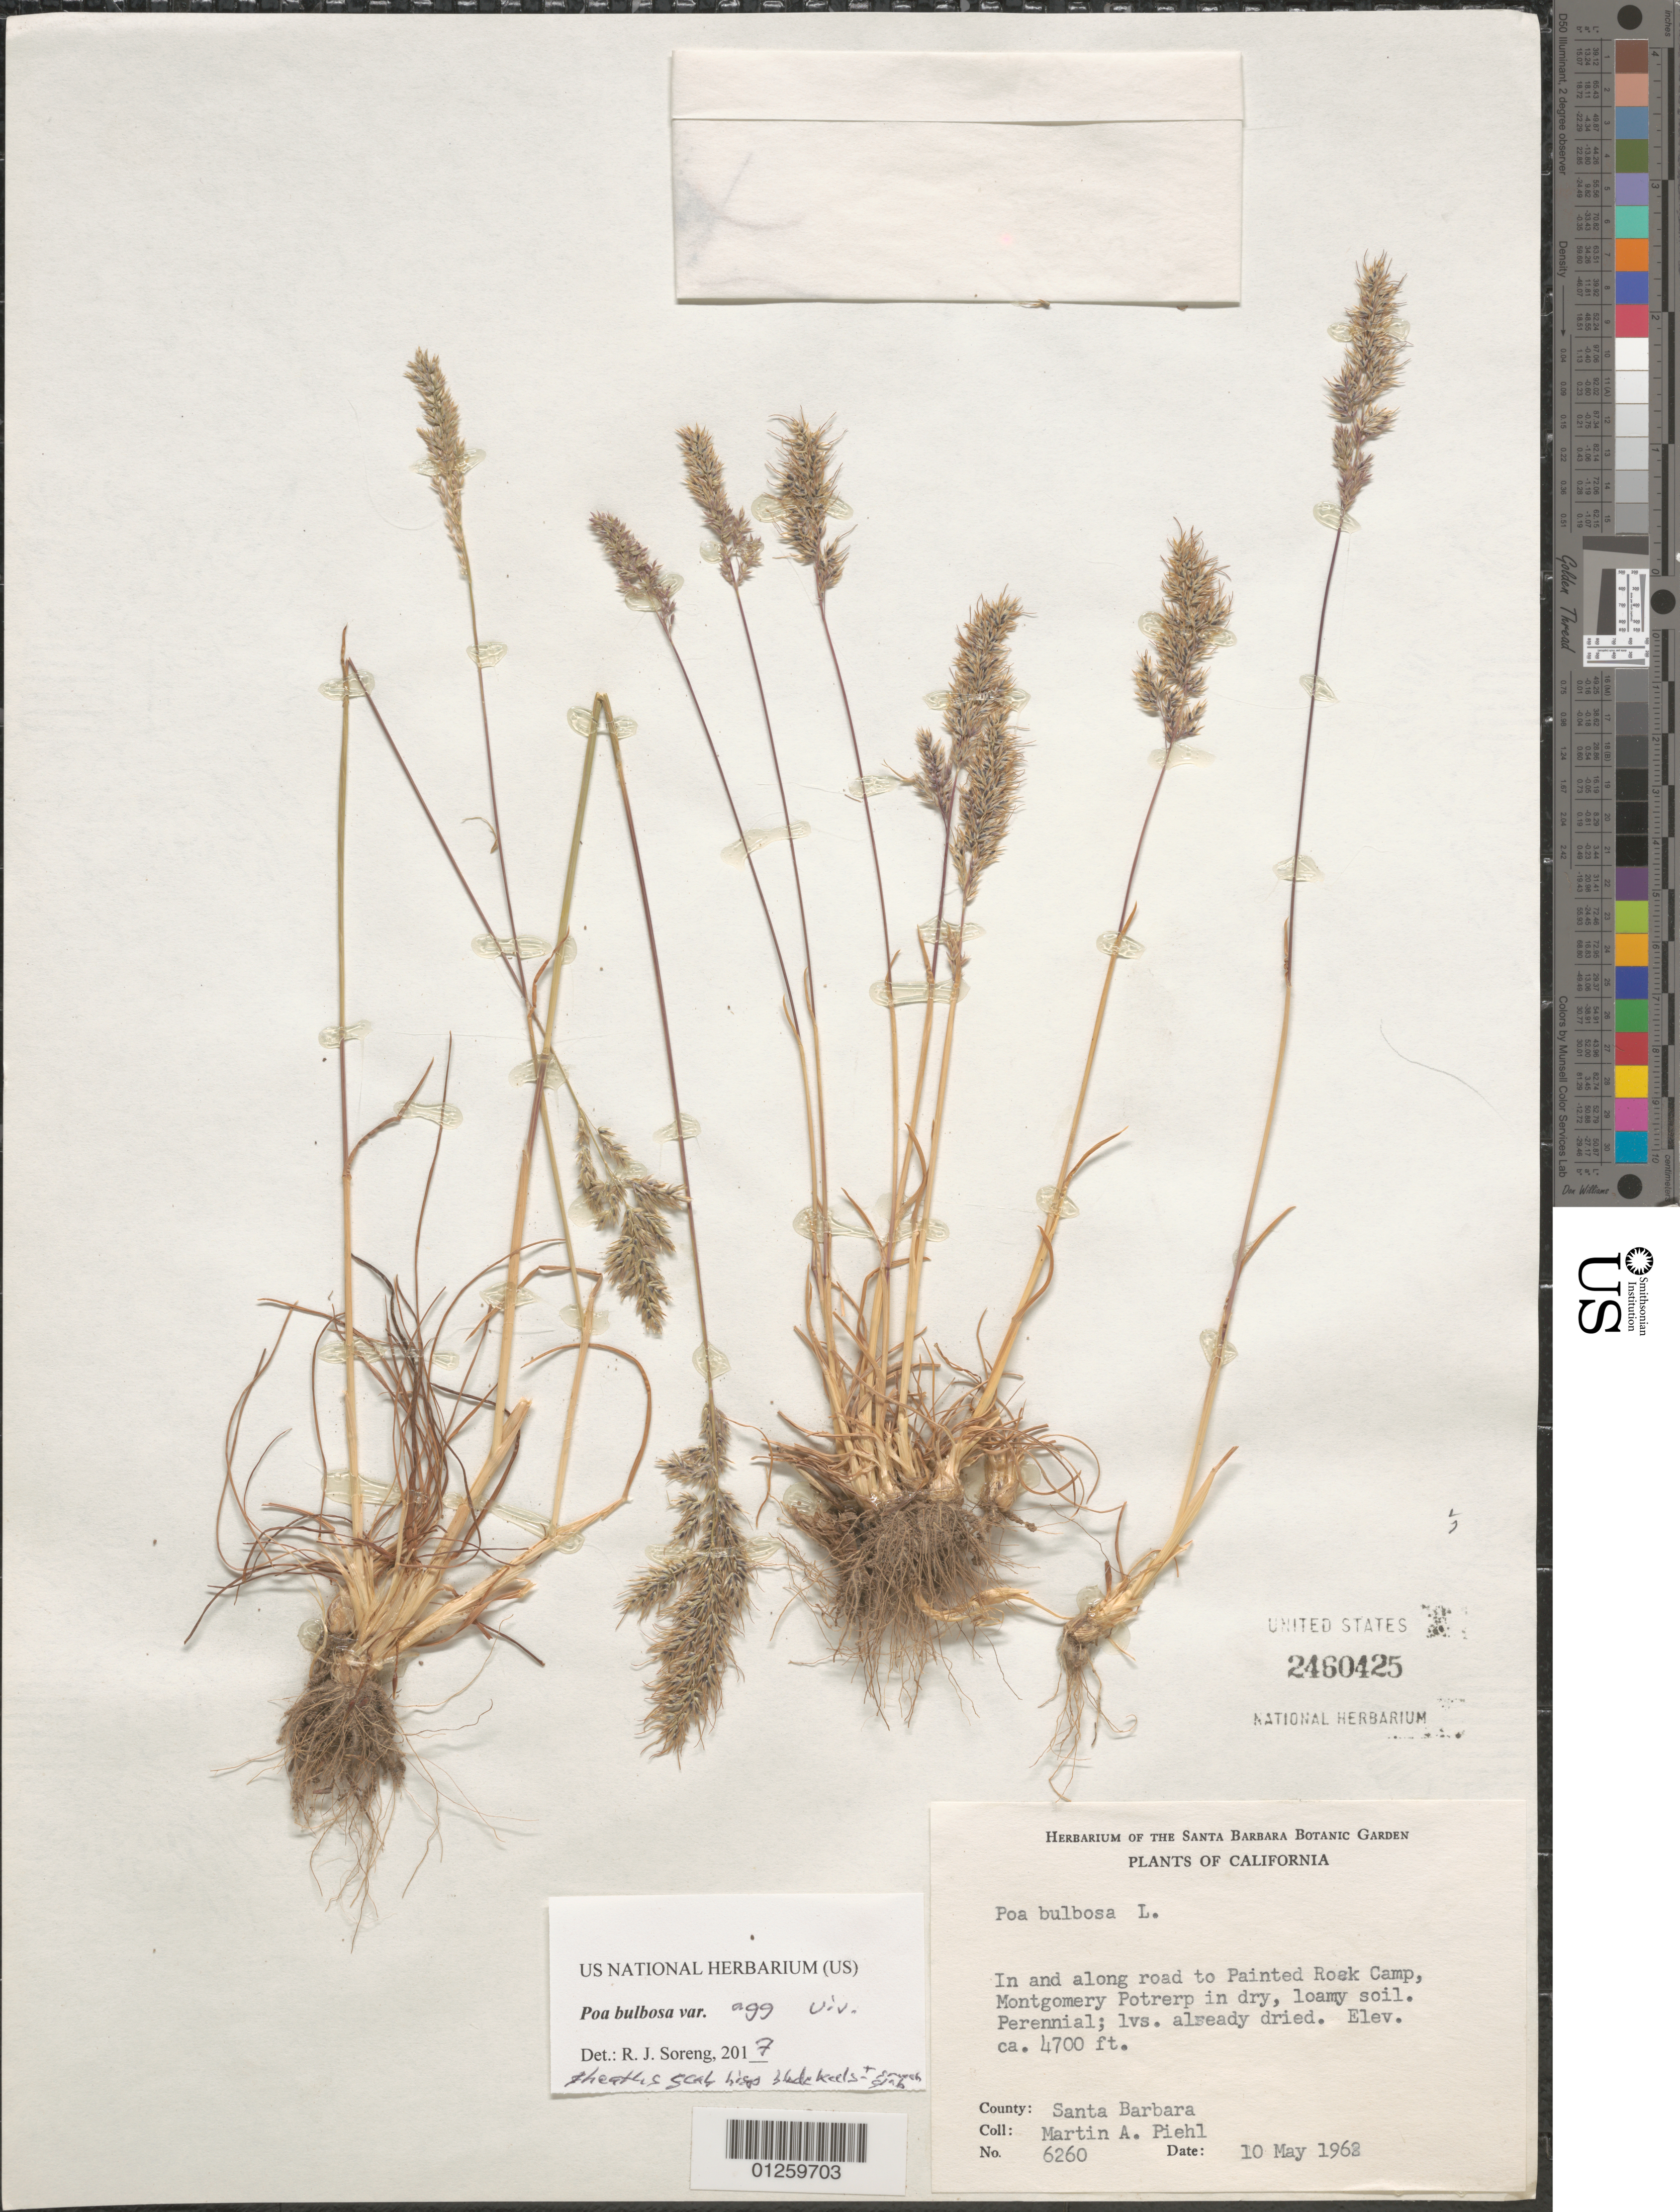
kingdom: Plantae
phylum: Tracheophyta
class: Liliopsida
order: Poales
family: Poaceae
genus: Poa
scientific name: Poa bulbosa agg. viviparous plant(s)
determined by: Soreng, Robert J., Research Associate (BOT), Smithsonian Institution - National Museum of Natural History (UNITED STATES)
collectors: M. Piehl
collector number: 6260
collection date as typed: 10 May 1962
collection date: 1962-05-10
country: United States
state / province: California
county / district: Santa Barbara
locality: In and along road to Painted Rock Camp, Montgomery Potrerp in dry, loamy soil.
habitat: dry, loamy soil. Perennial; lvs. already dried.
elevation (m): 1433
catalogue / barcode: US 2460425